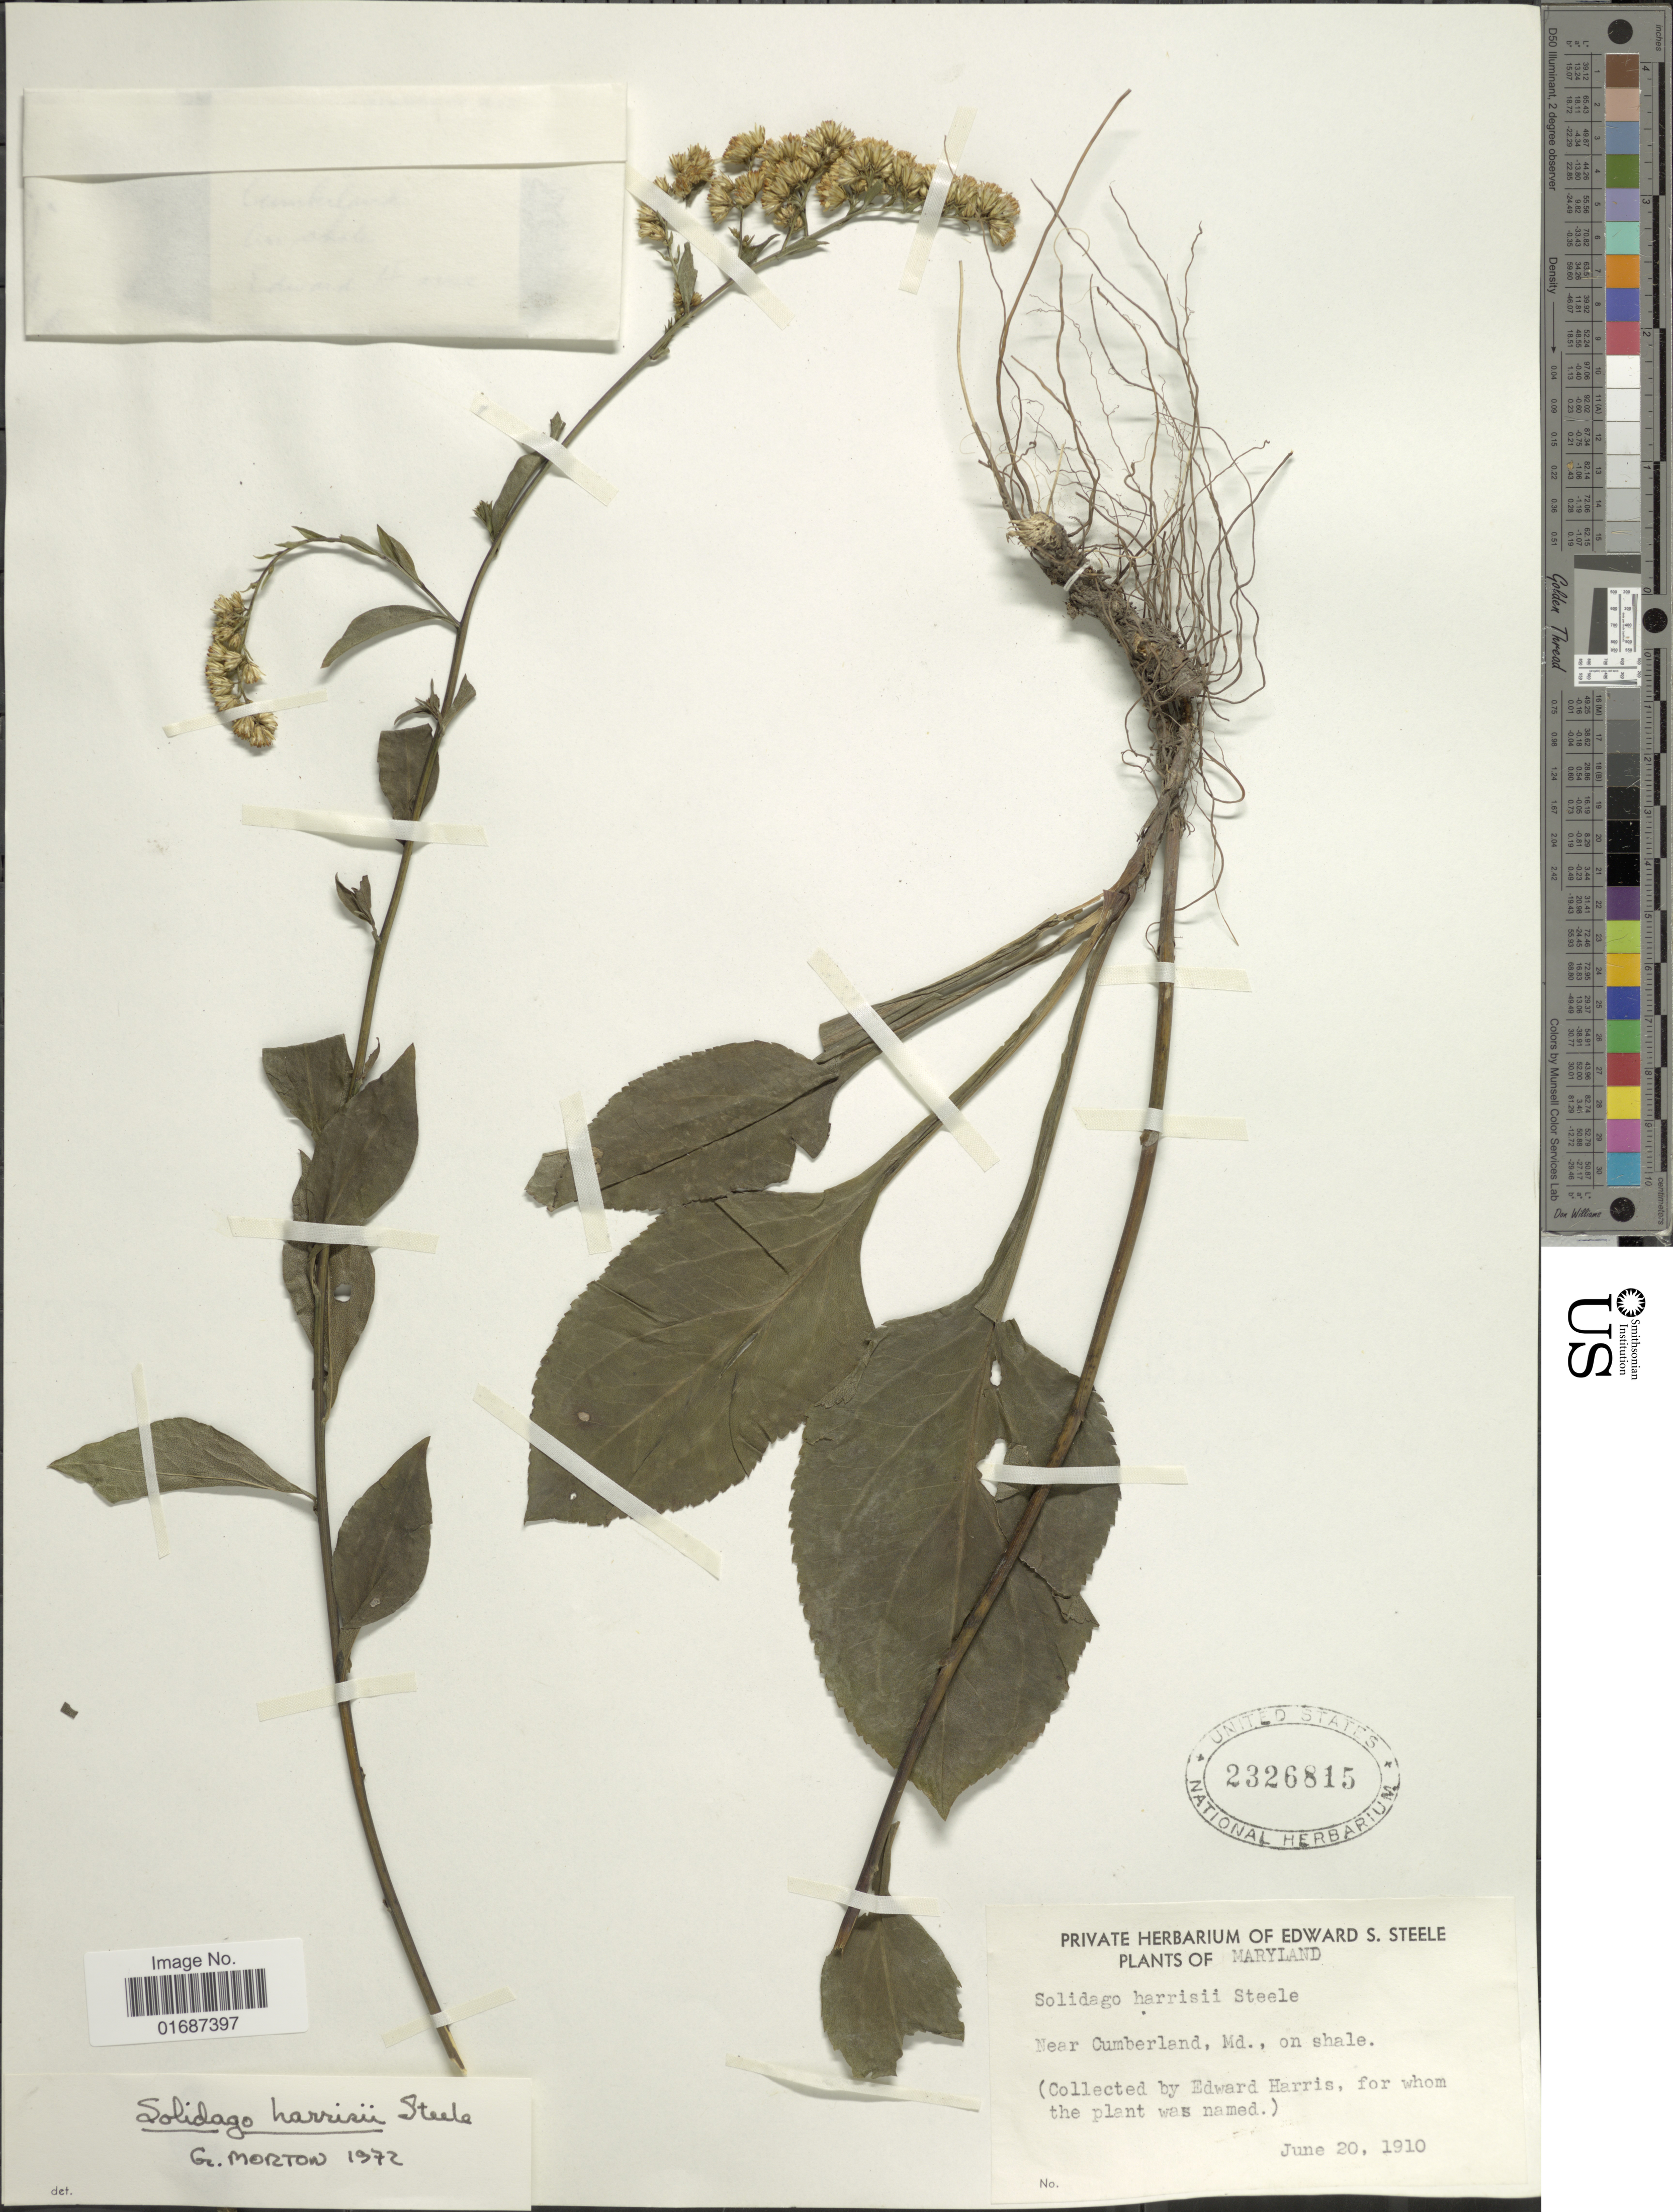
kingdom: Plantae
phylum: Tracheophyta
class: Magnoliopsida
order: Asterales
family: Asteraceae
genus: Solidago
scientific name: Solidago harrisii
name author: E.S. Steele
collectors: E. Harris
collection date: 1910-06-20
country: United States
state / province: Maryland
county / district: Allegany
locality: Near Cumberland, Md. , on shale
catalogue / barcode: US 2326815